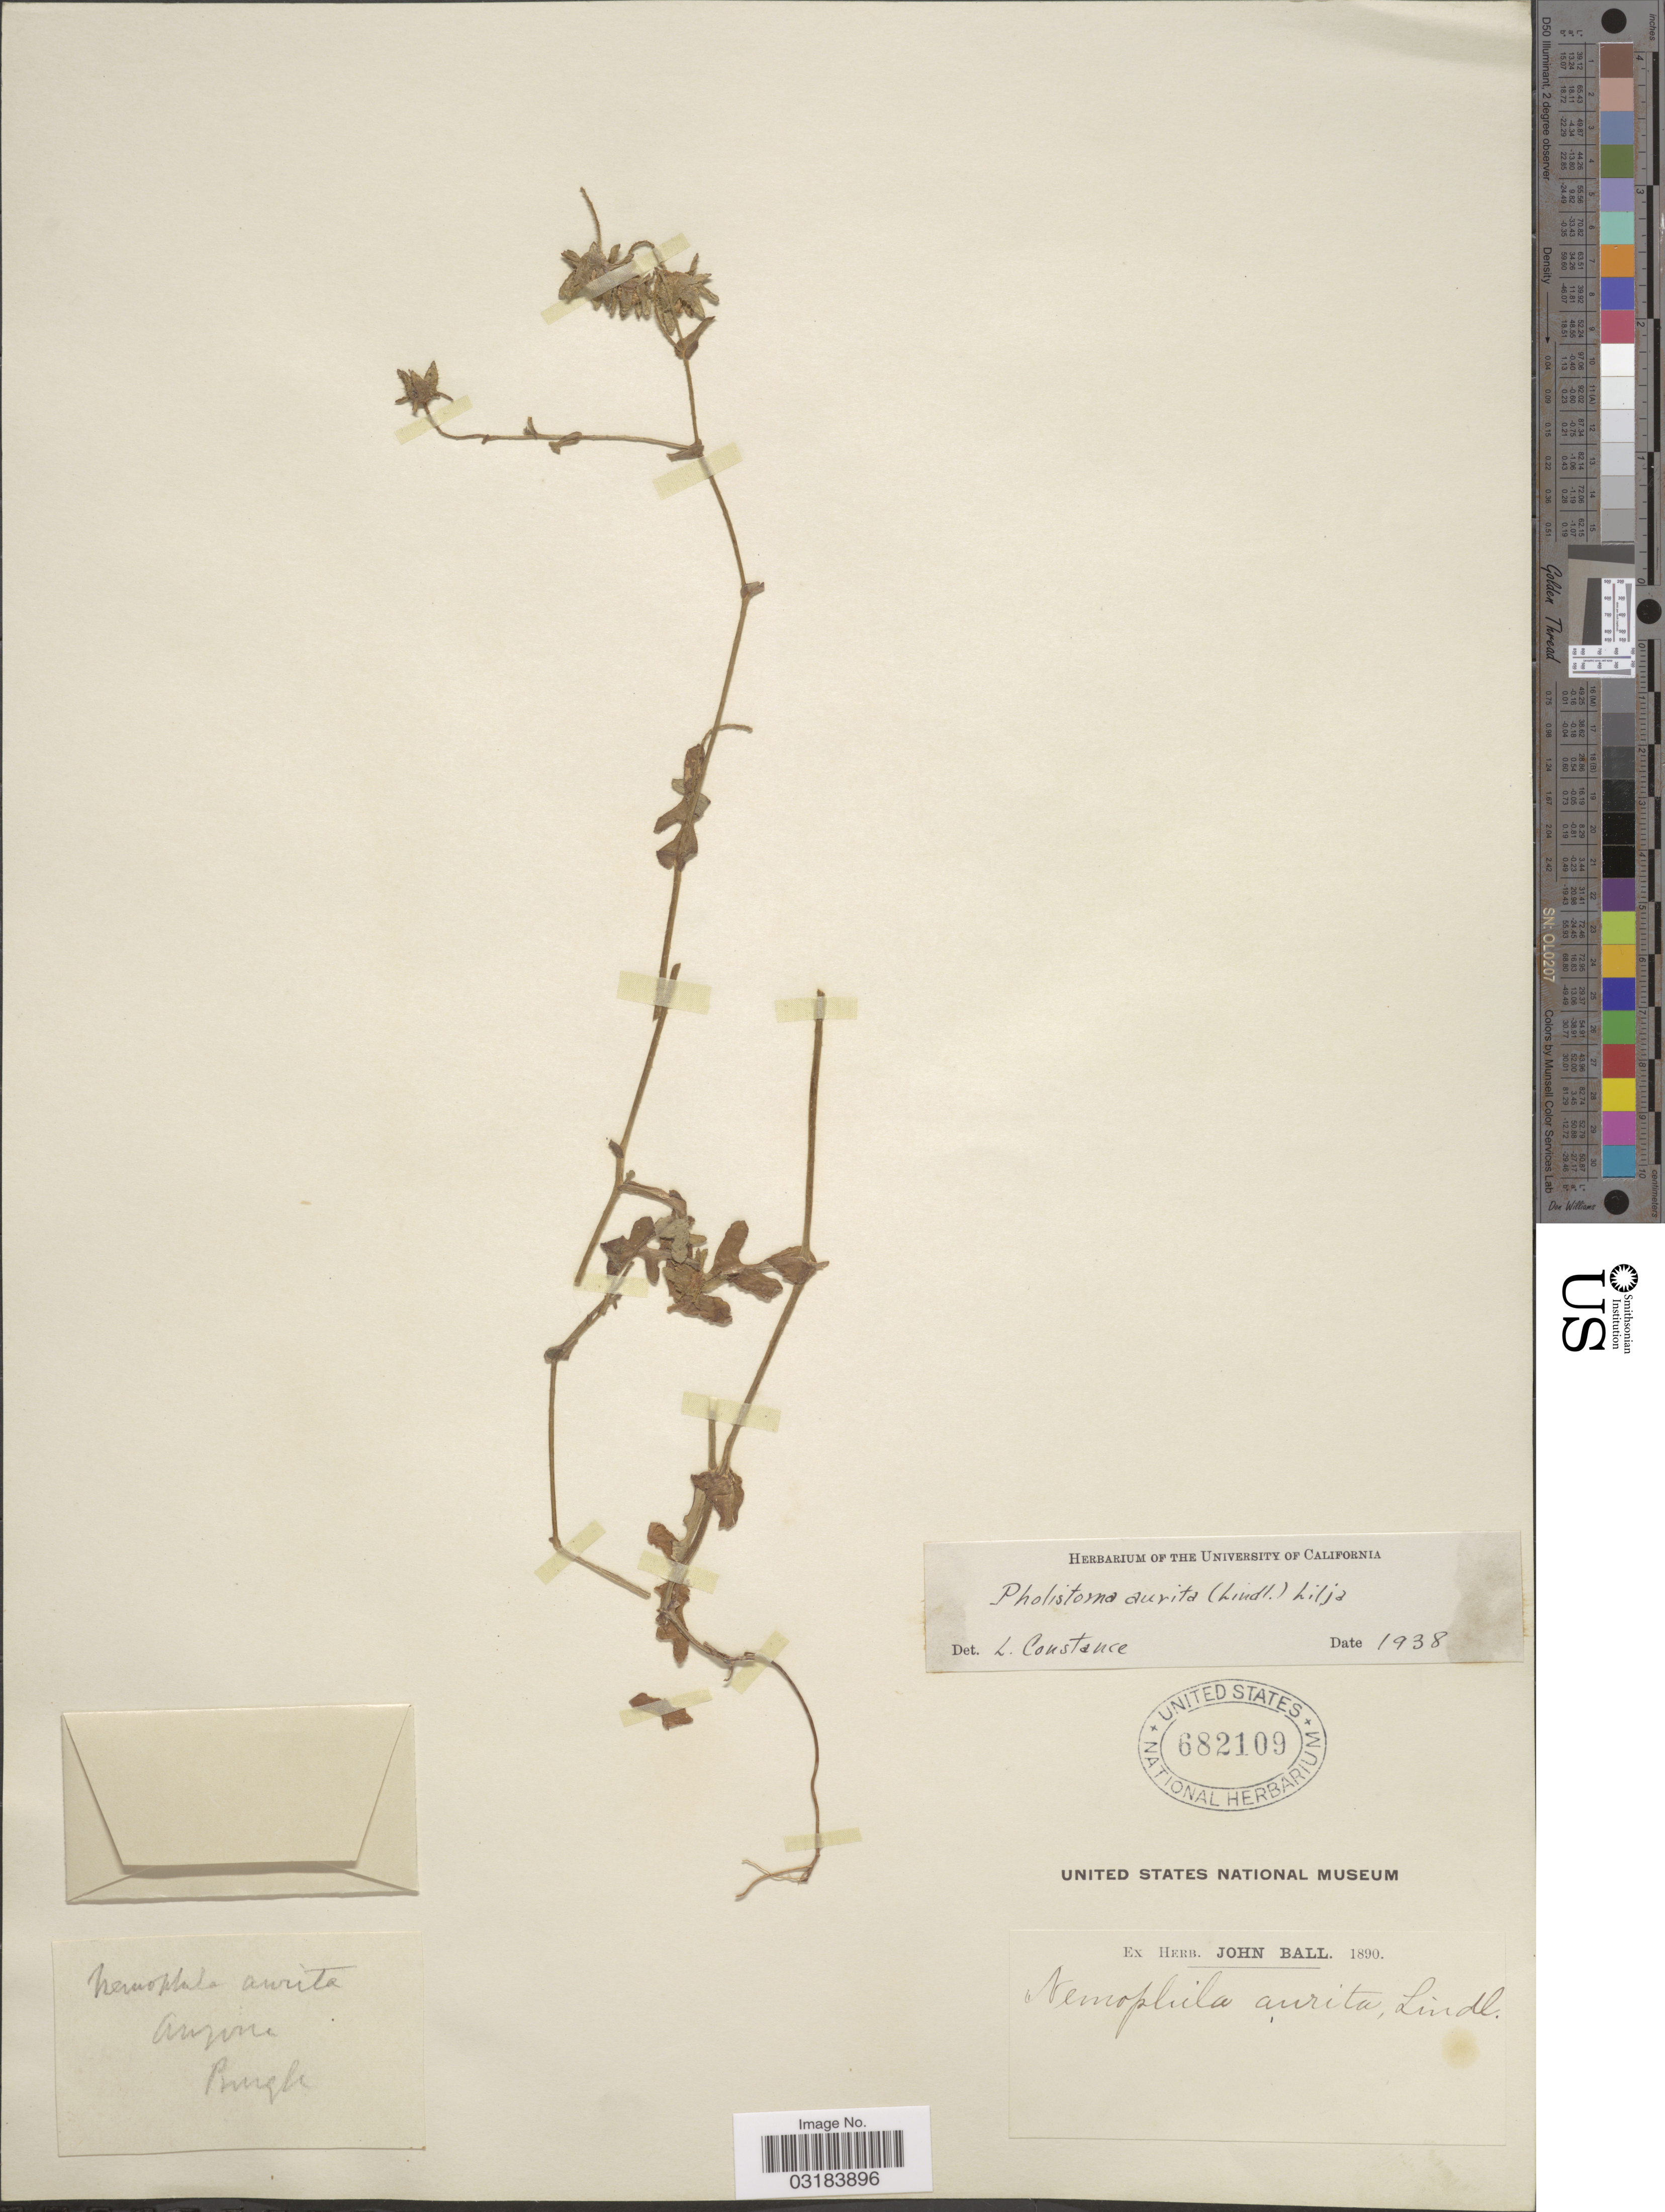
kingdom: Plantae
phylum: Tracheophyta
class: Magnoliopsida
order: Boraginales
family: Hydrophyllaceae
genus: Pholistoma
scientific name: Pholistoma auritum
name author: (Lindl.) Lilja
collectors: -- Pringle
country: United States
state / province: Arizona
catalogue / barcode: US 682109